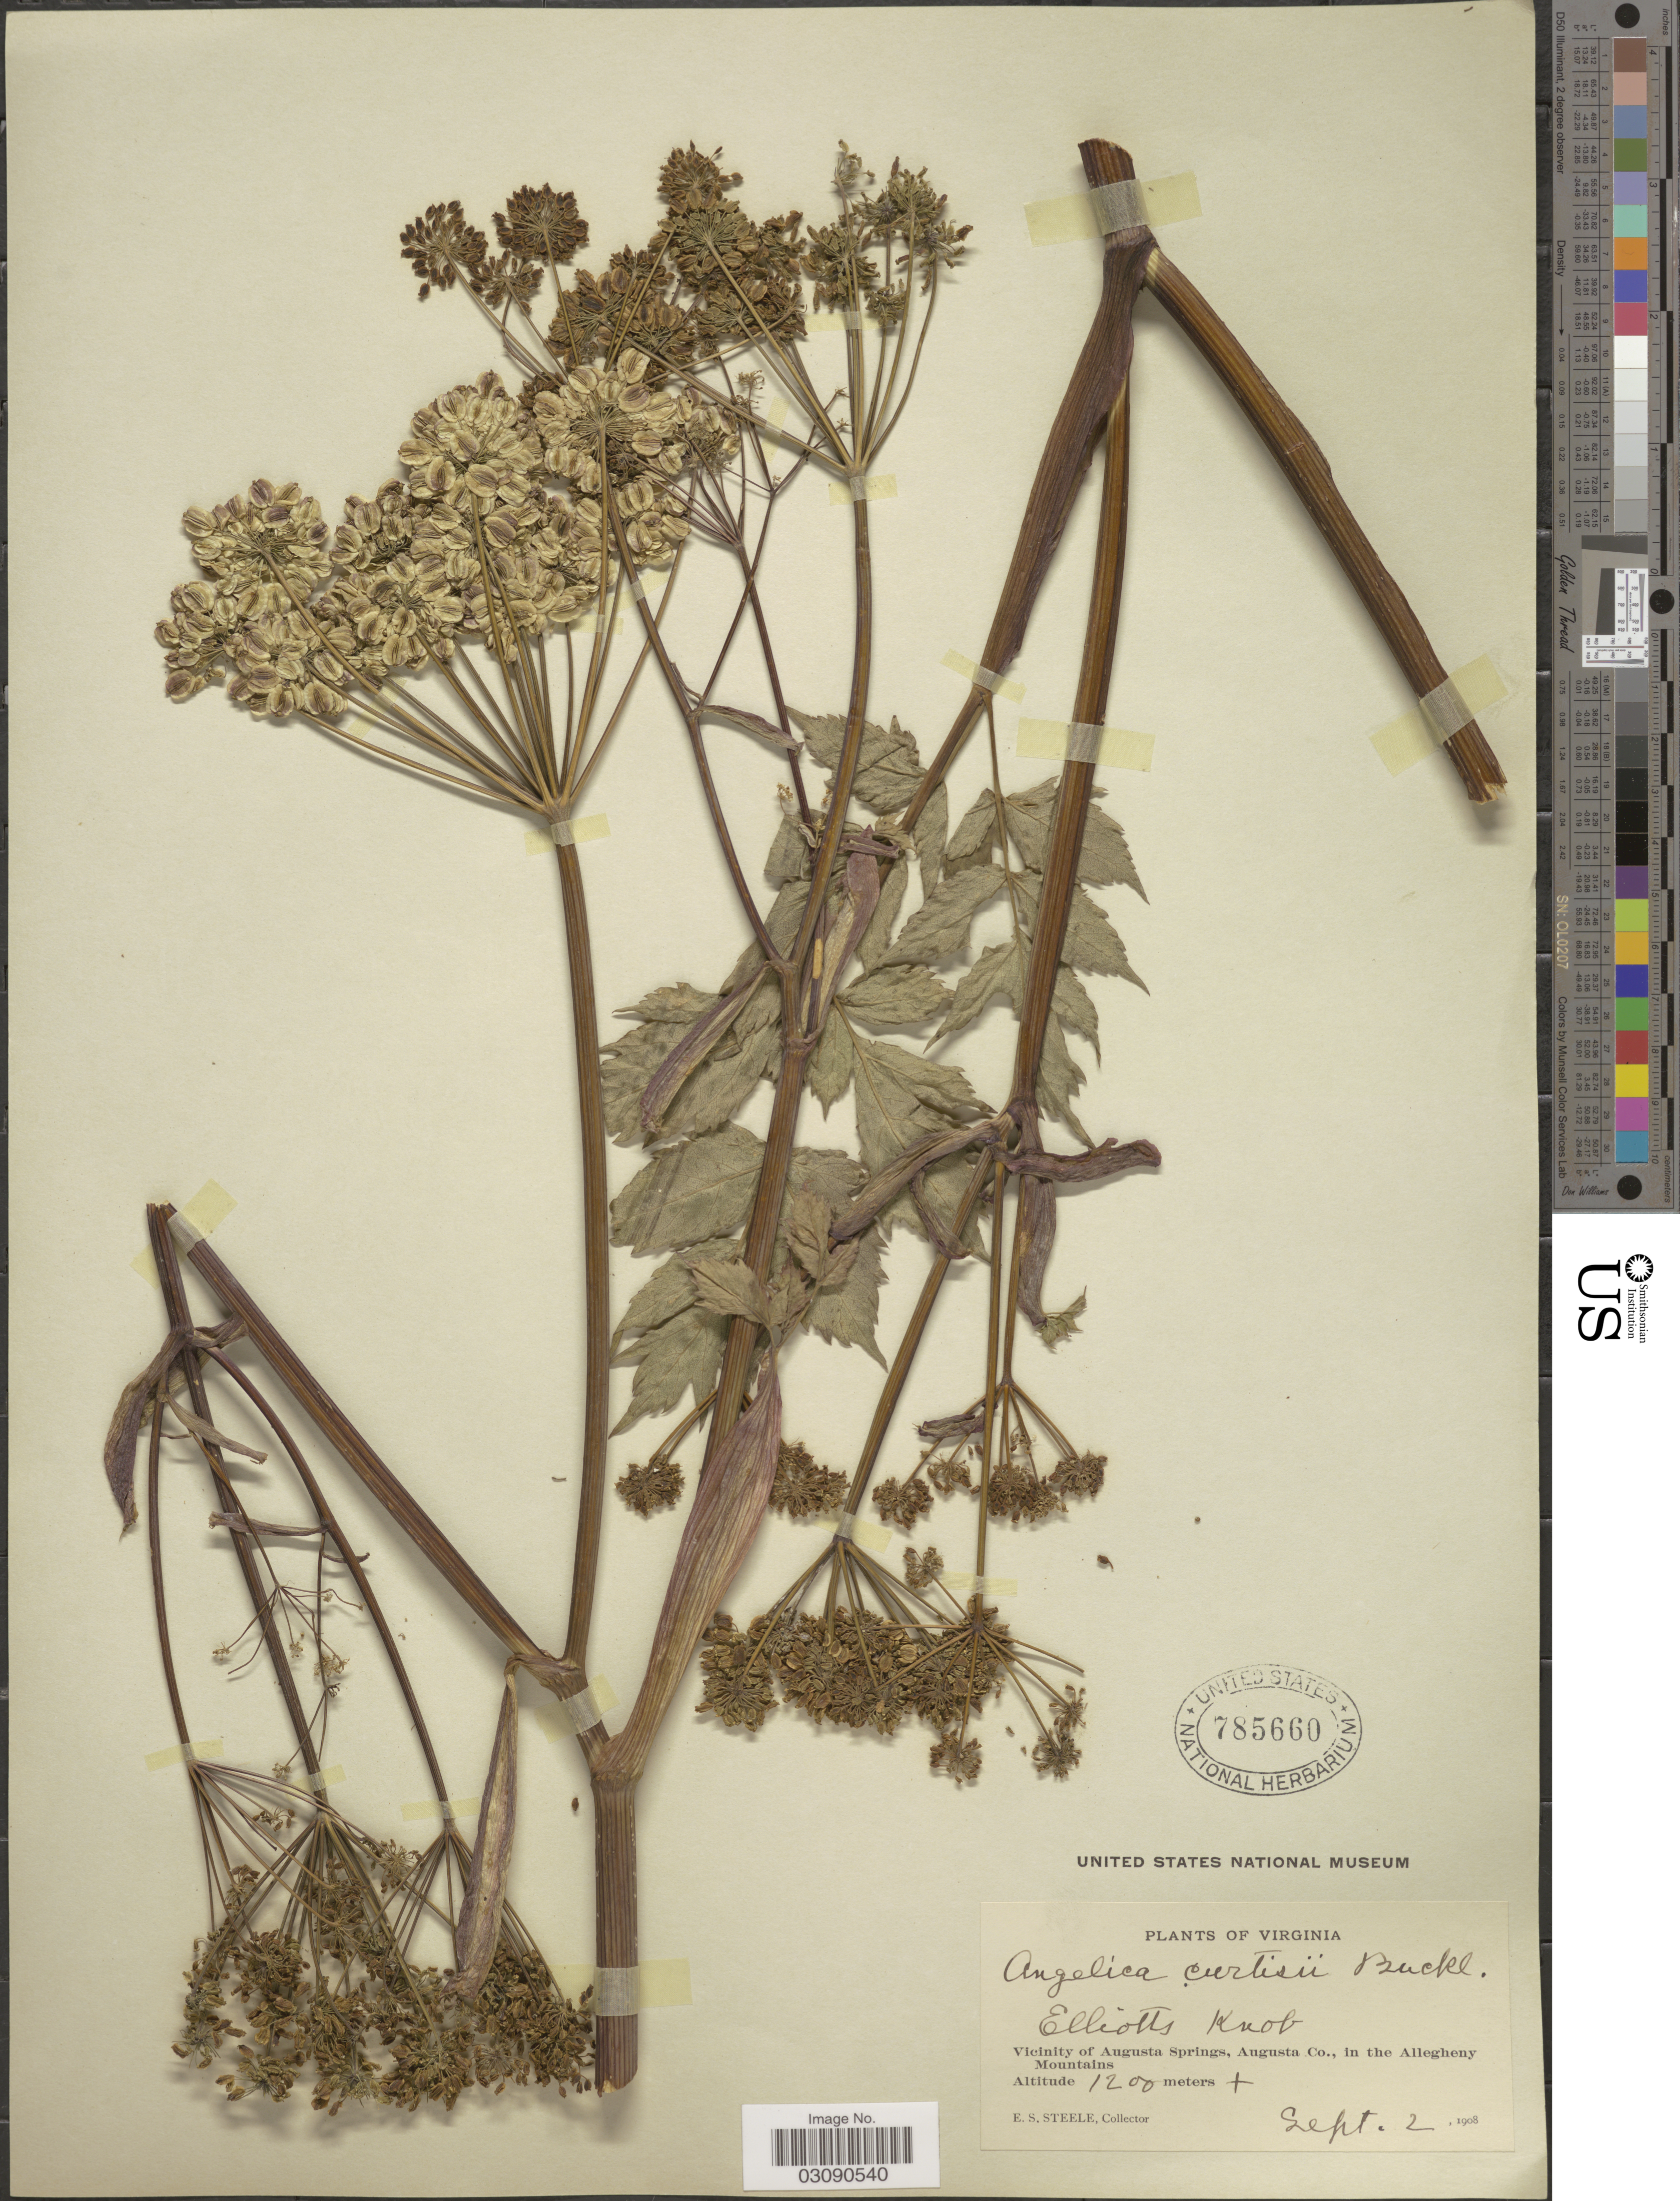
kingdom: Plantae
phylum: Tracheophyta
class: Magnoliopsida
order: Apiales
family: Apiaceae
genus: Angelica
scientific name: Angelica triquinata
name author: Michx.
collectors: E. Steele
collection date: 1908-09-02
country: United States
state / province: Virginia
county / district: Augusta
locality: Elliots Knob. Vicinity of Augusta Springs, Augusta Co., in the Allegheny Mountains.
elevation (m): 1200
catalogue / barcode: US 785660